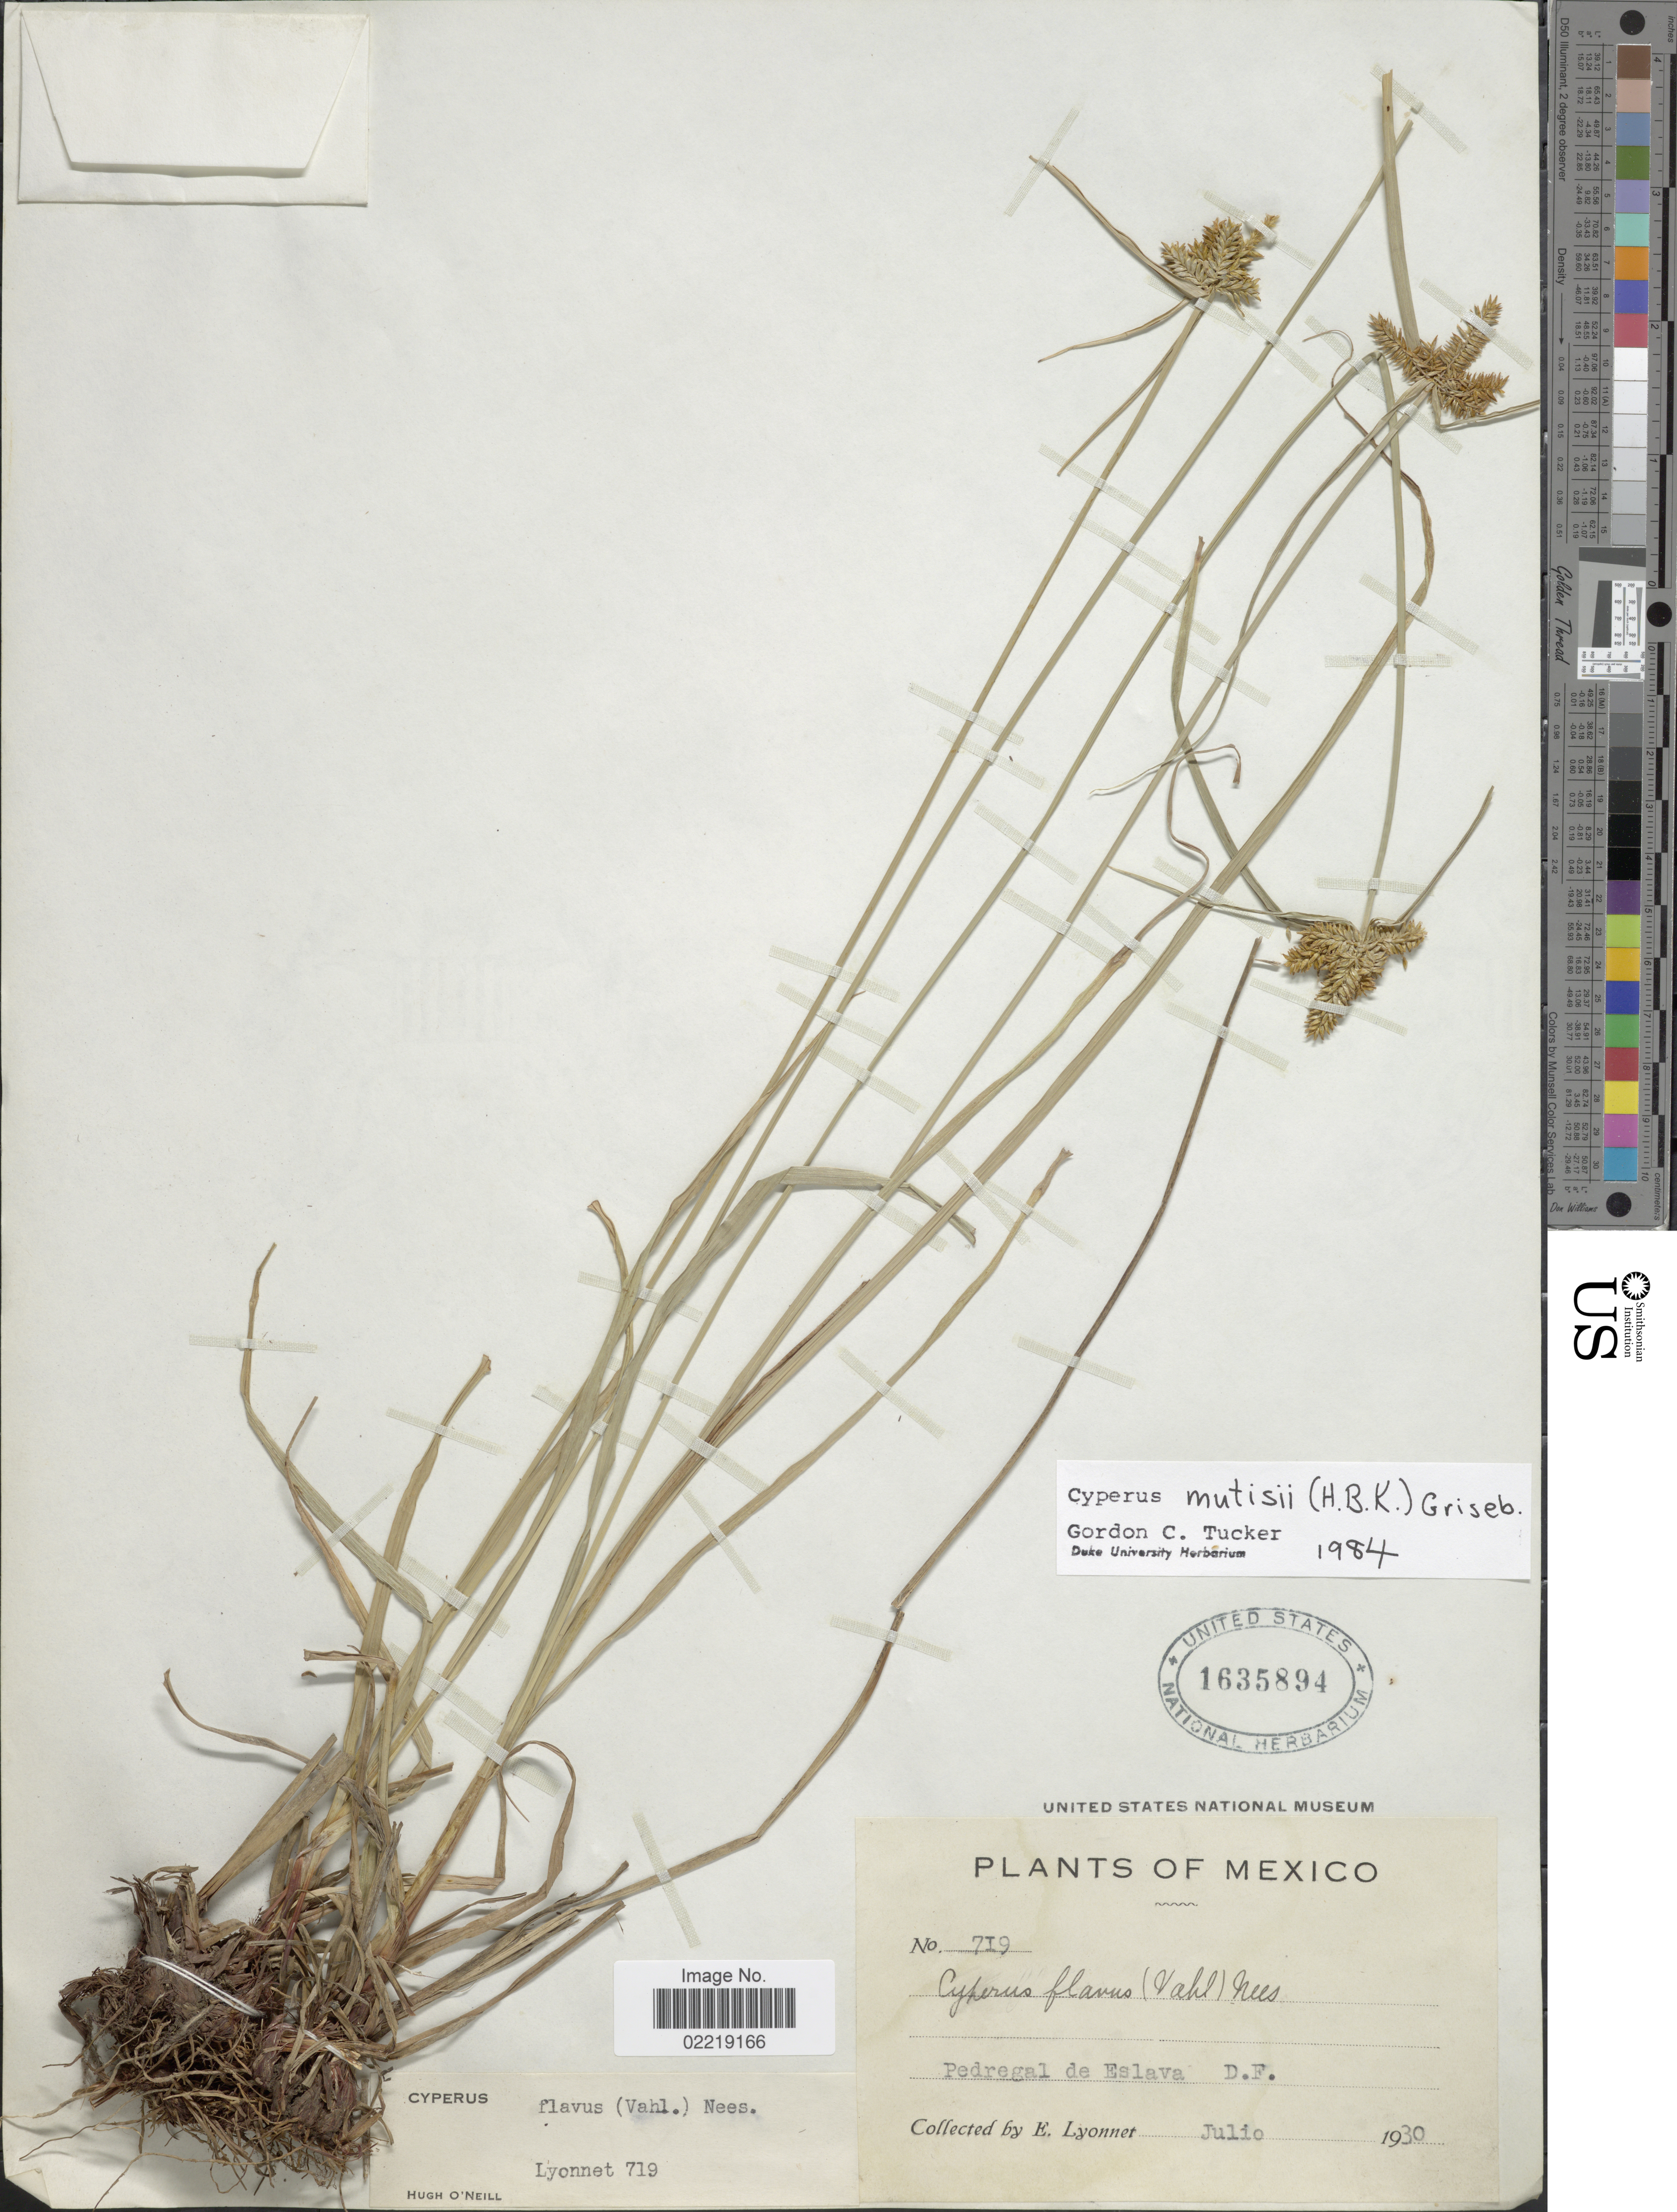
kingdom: Plantae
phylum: Tracheophyta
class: Liliopsida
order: Poales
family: Cyperaceae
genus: Cyperus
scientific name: Cyperus mutisii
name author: (Kunth) Andersson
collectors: E. Lyonnet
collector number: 719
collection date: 1930-07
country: Mexico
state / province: Distrito Federal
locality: Pedregal de Eslava D.F.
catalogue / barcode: US 1635894